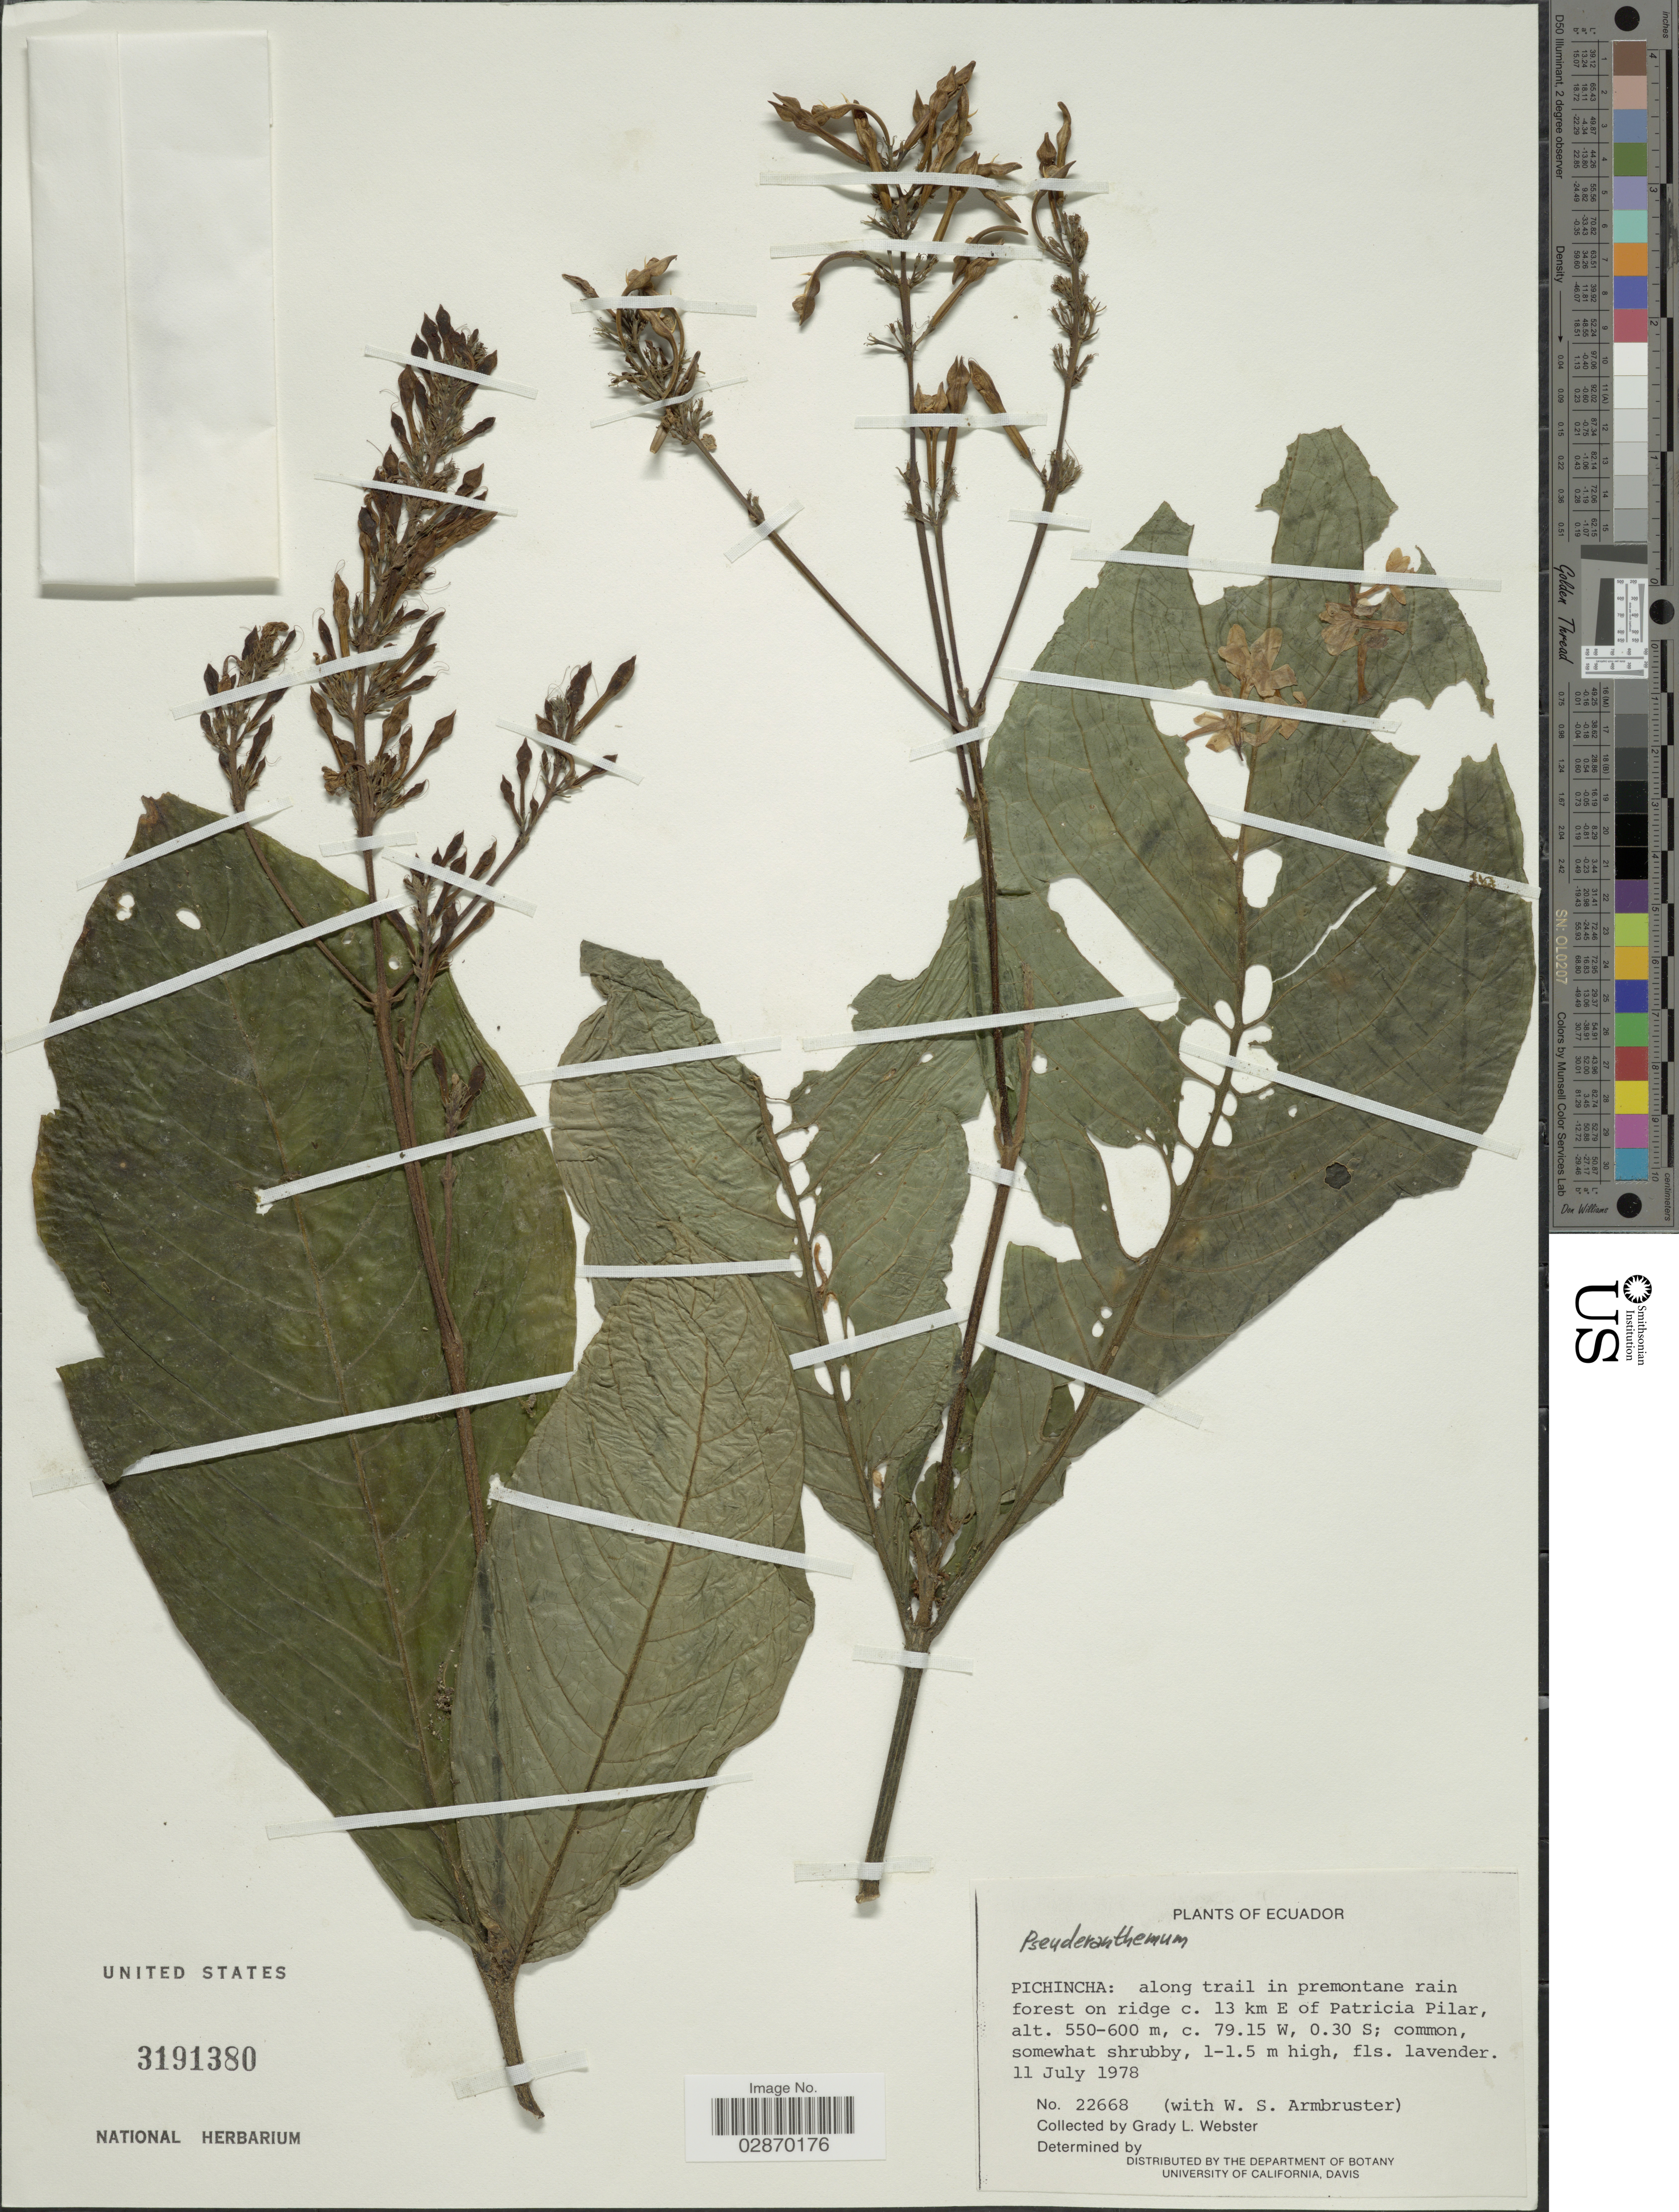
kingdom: Plantae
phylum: Tracheophyta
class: Magnoliopsida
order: Lamiales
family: Acanthaceae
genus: Pseuderanthemum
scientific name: Pseuderanthemum subauriculatum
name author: Mildbr.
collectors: G. L. Webster & W. S. Armbruster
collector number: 22668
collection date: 1978-07-11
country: Ecuador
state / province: Pichincha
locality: Along trail in premontane rain forest on ridge c. 13 km E of Patricia Pilar.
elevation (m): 550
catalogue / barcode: US 3191380